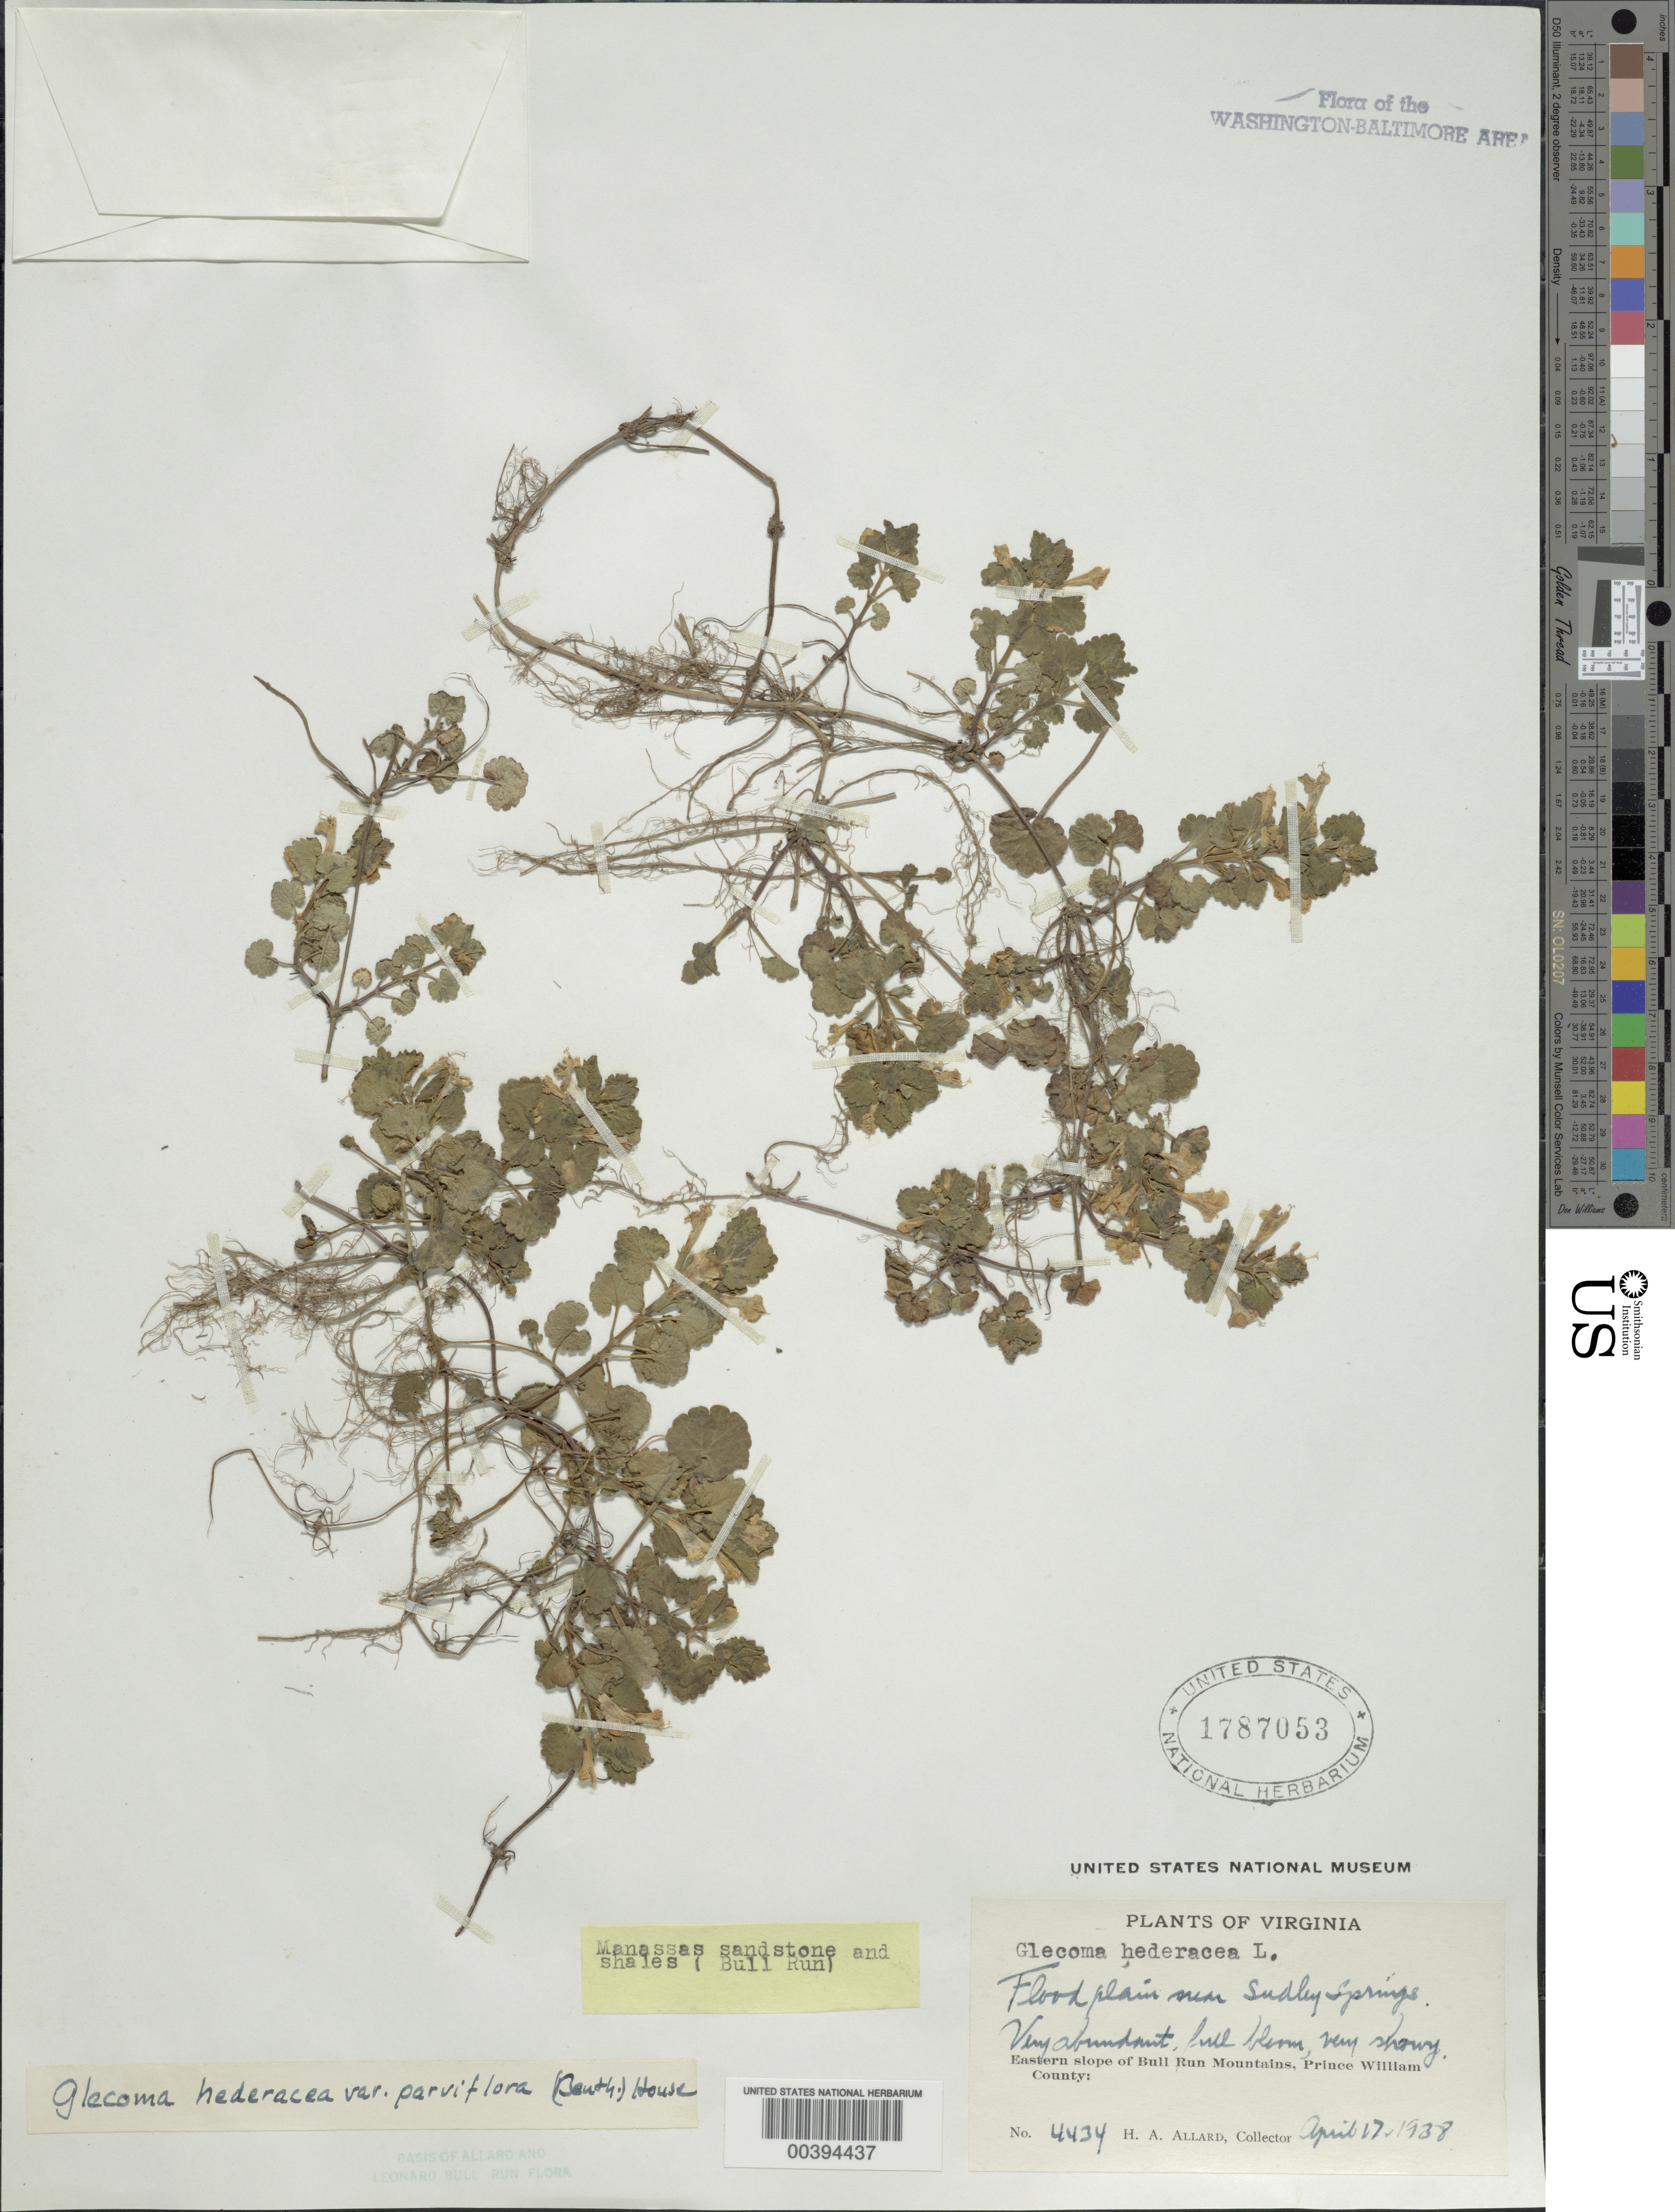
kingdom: Plantae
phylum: Tracheophyta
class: Magnoliopsida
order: Lamiales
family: Lamiaceae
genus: Glechoma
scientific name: Glechoma hederacea var. micrantha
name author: Moric.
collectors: H. A. Allard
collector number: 4434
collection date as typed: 17 Apr 1938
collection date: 1938-04-17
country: United States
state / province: Virginia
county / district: Prince William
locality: Near Sudley Springs eastern slope of Bull Run Mts.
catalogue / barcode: US 1787053